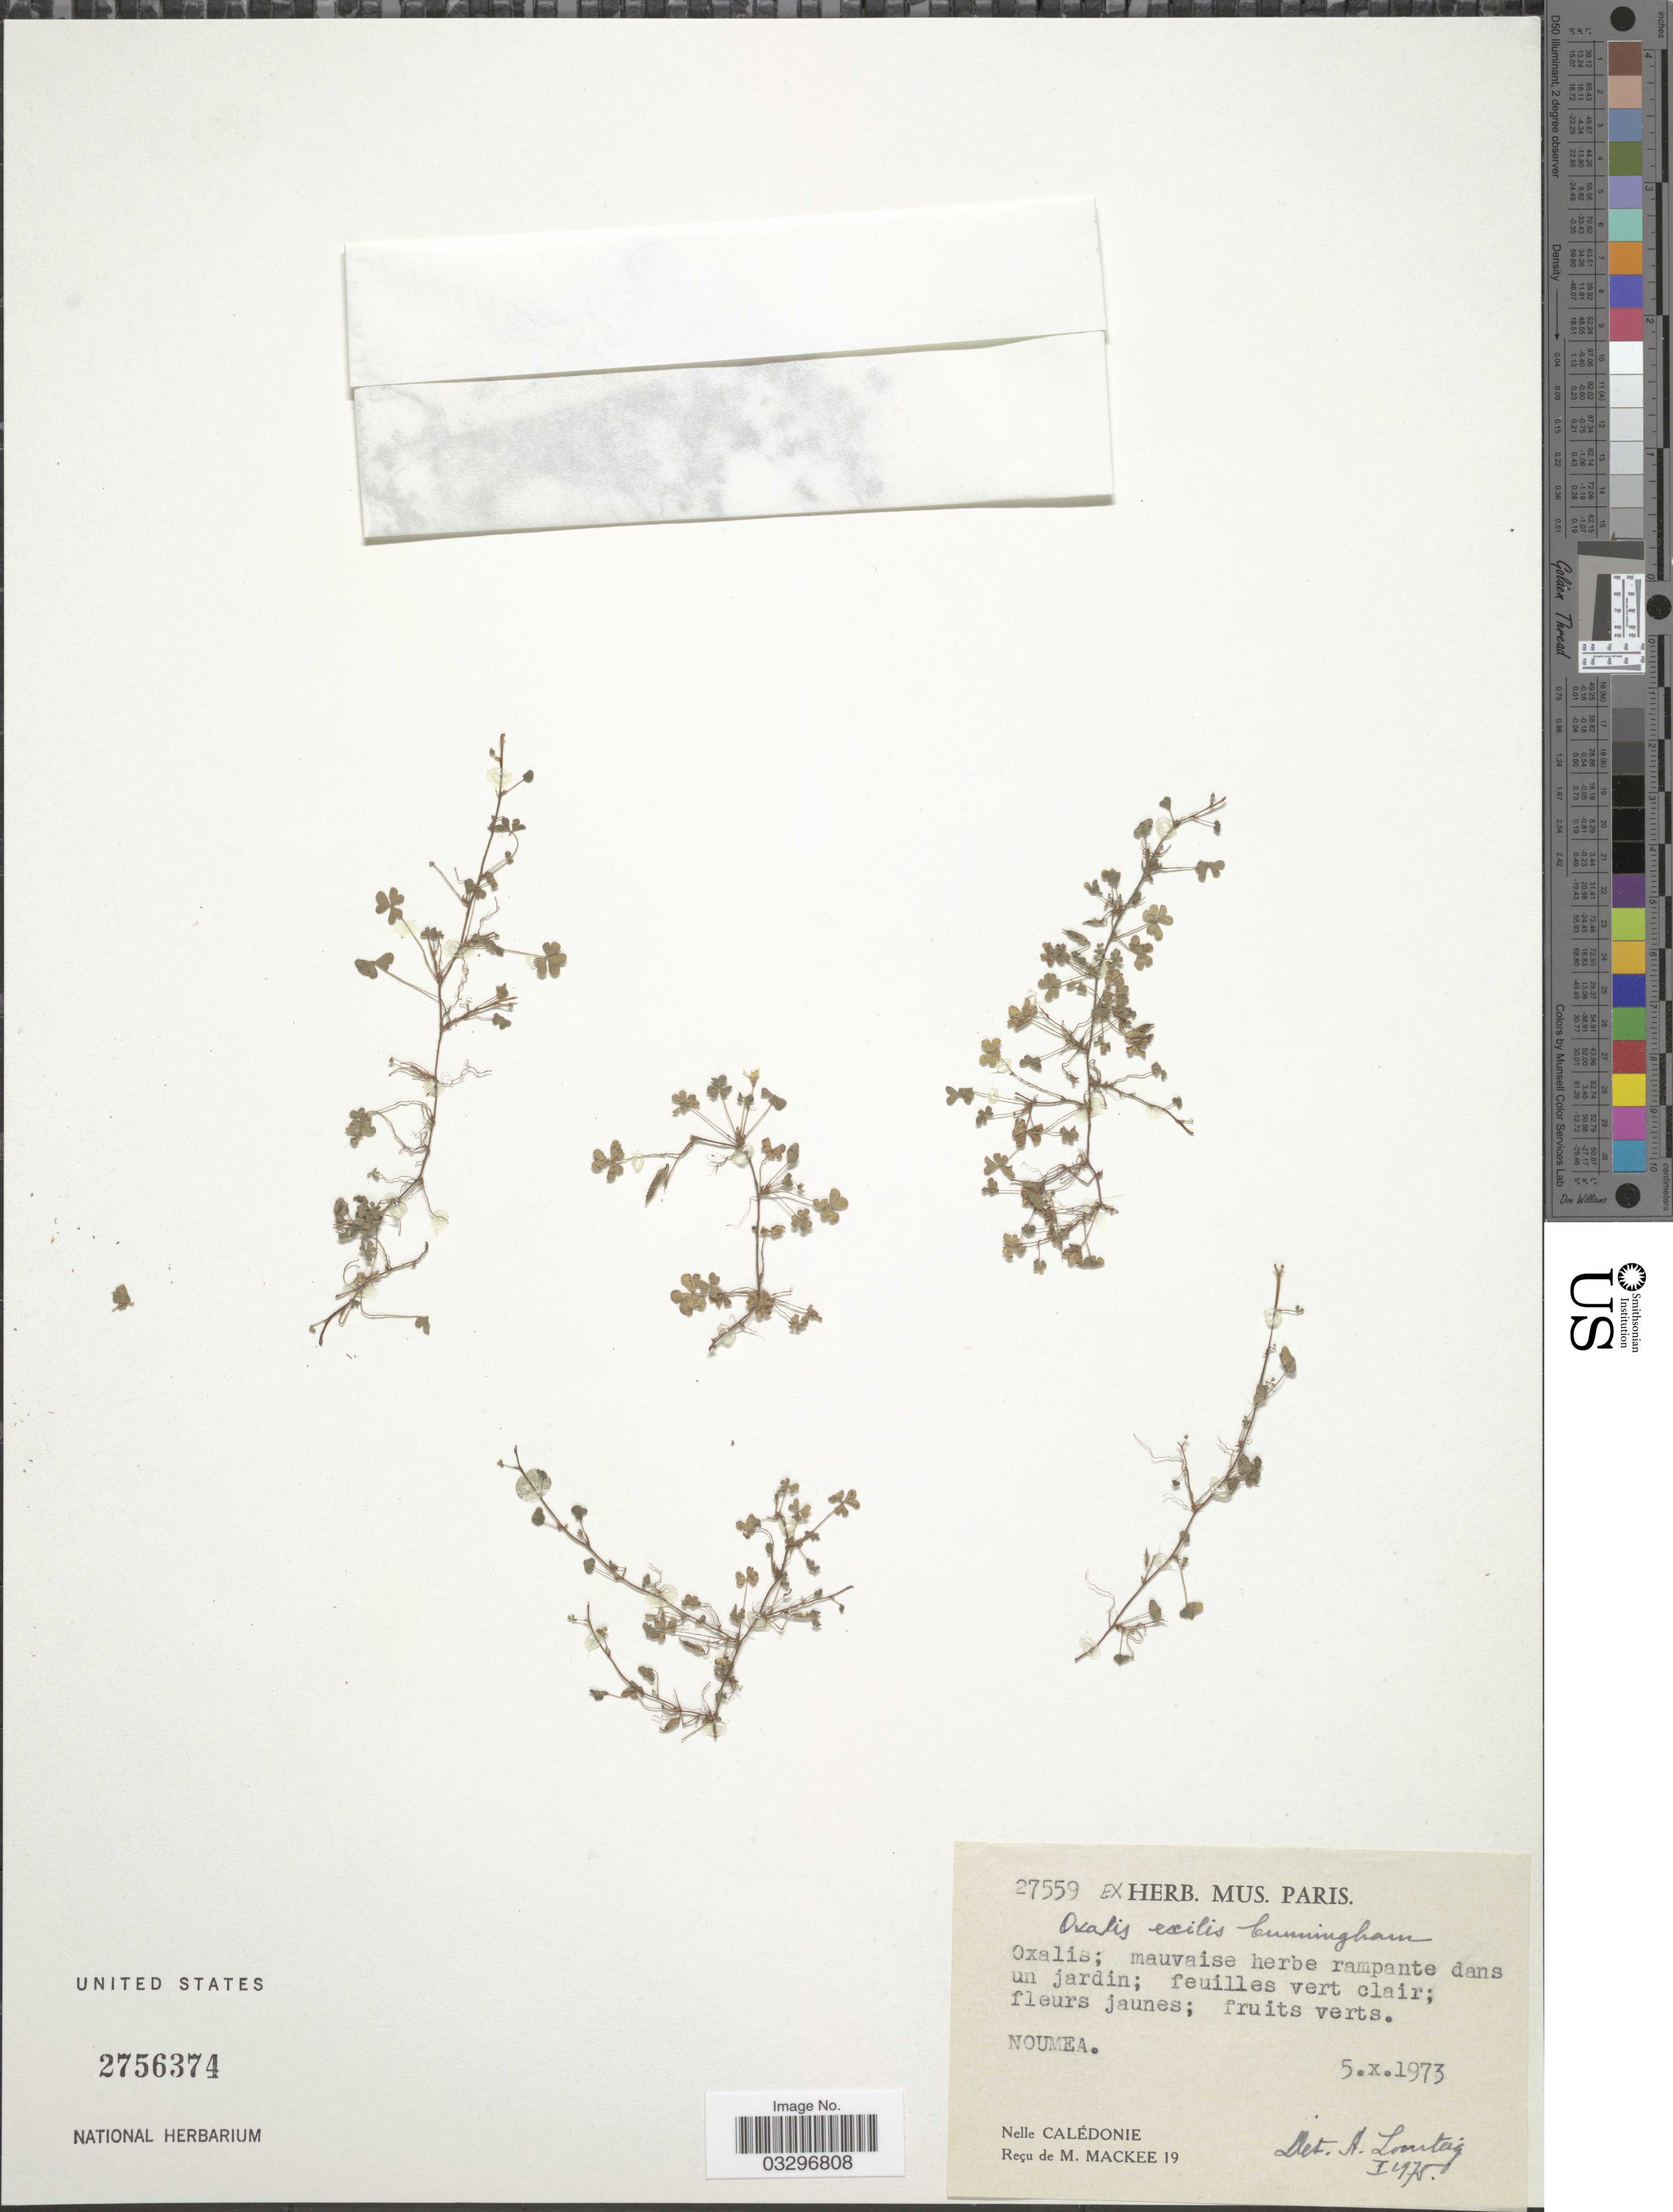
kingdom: Plantae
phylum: Tracheophyta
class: Magnoliopsida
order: Oxalidales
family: Oxalidaceae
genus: Oxalis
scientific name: Oxalis exilis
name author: A. Cunn.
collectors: M. Mackee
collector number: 27559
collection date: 1973-10-05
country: New Caledonia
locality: Noumea. Nelle Calédonie.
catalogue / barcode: US 2756374